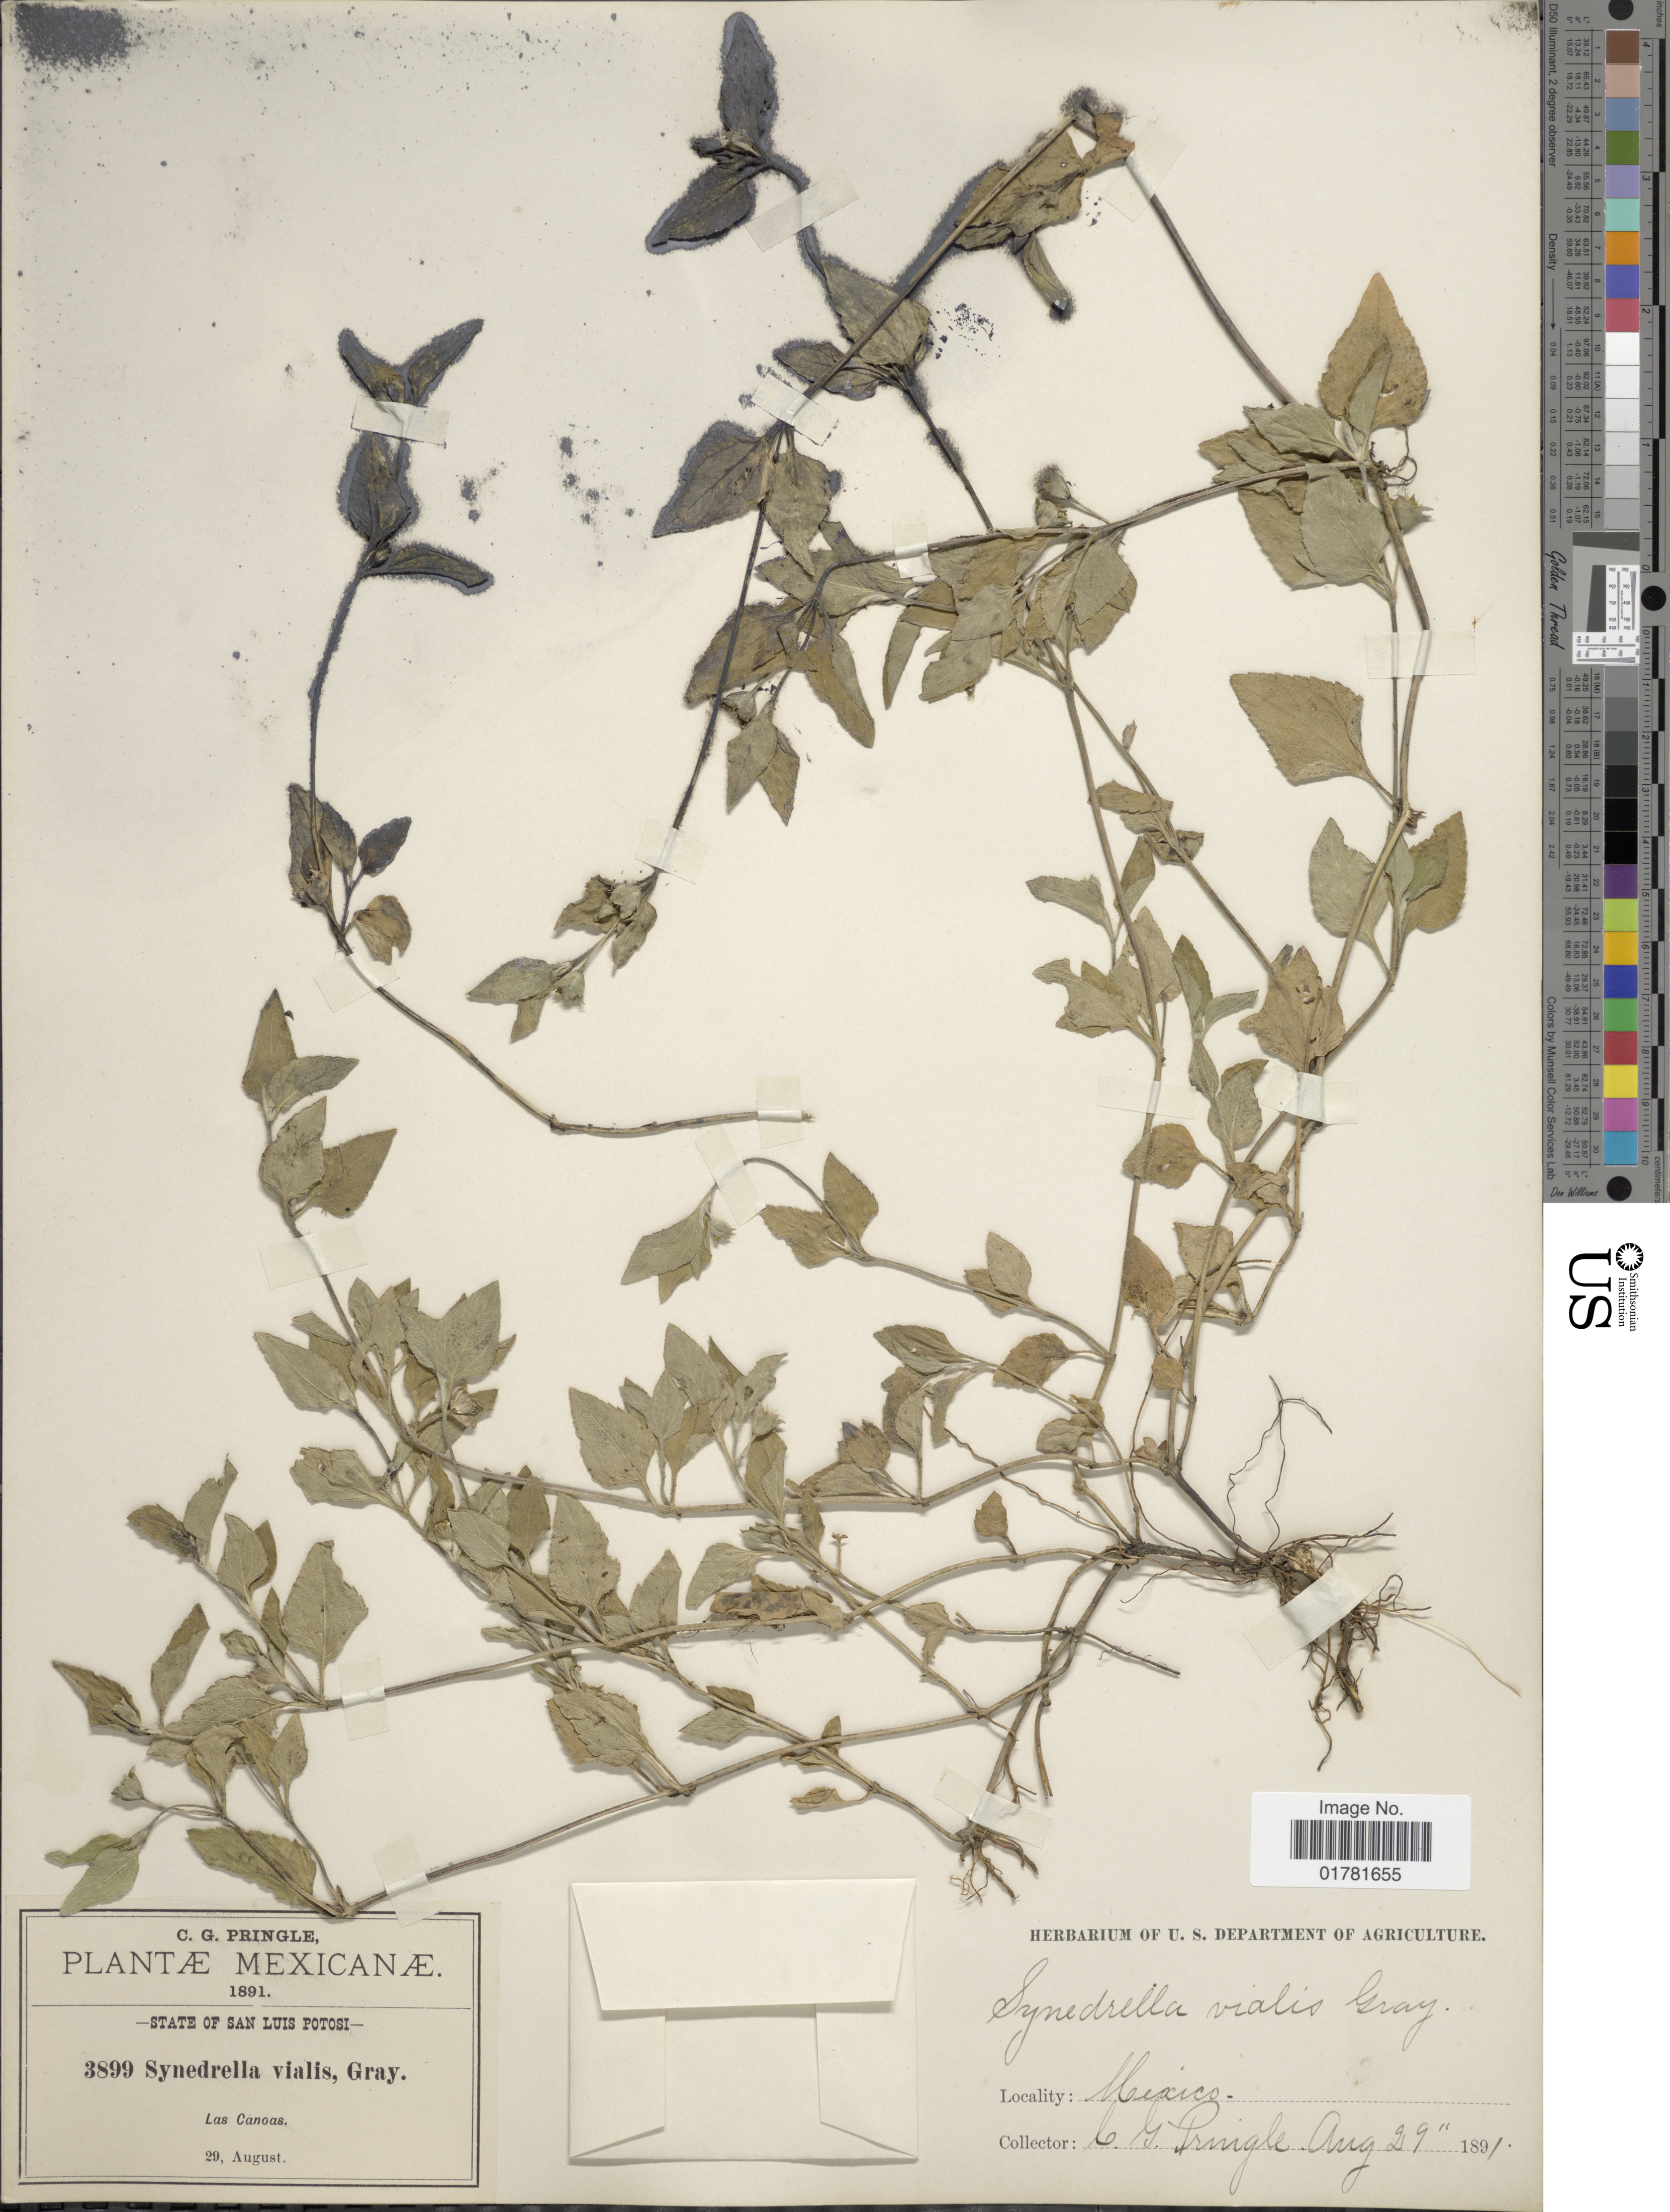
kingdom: Plantae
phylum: Tracheophyta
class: Magnoliopsida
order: Asterales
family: Asteraceae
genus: Calyptocarpus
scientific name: Calyptocarpus vialis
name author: Less.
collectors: C. G. Pringle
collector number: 3899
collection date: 1891-08-29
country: Mexico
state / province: San Luis Potosí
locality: Las Canoas